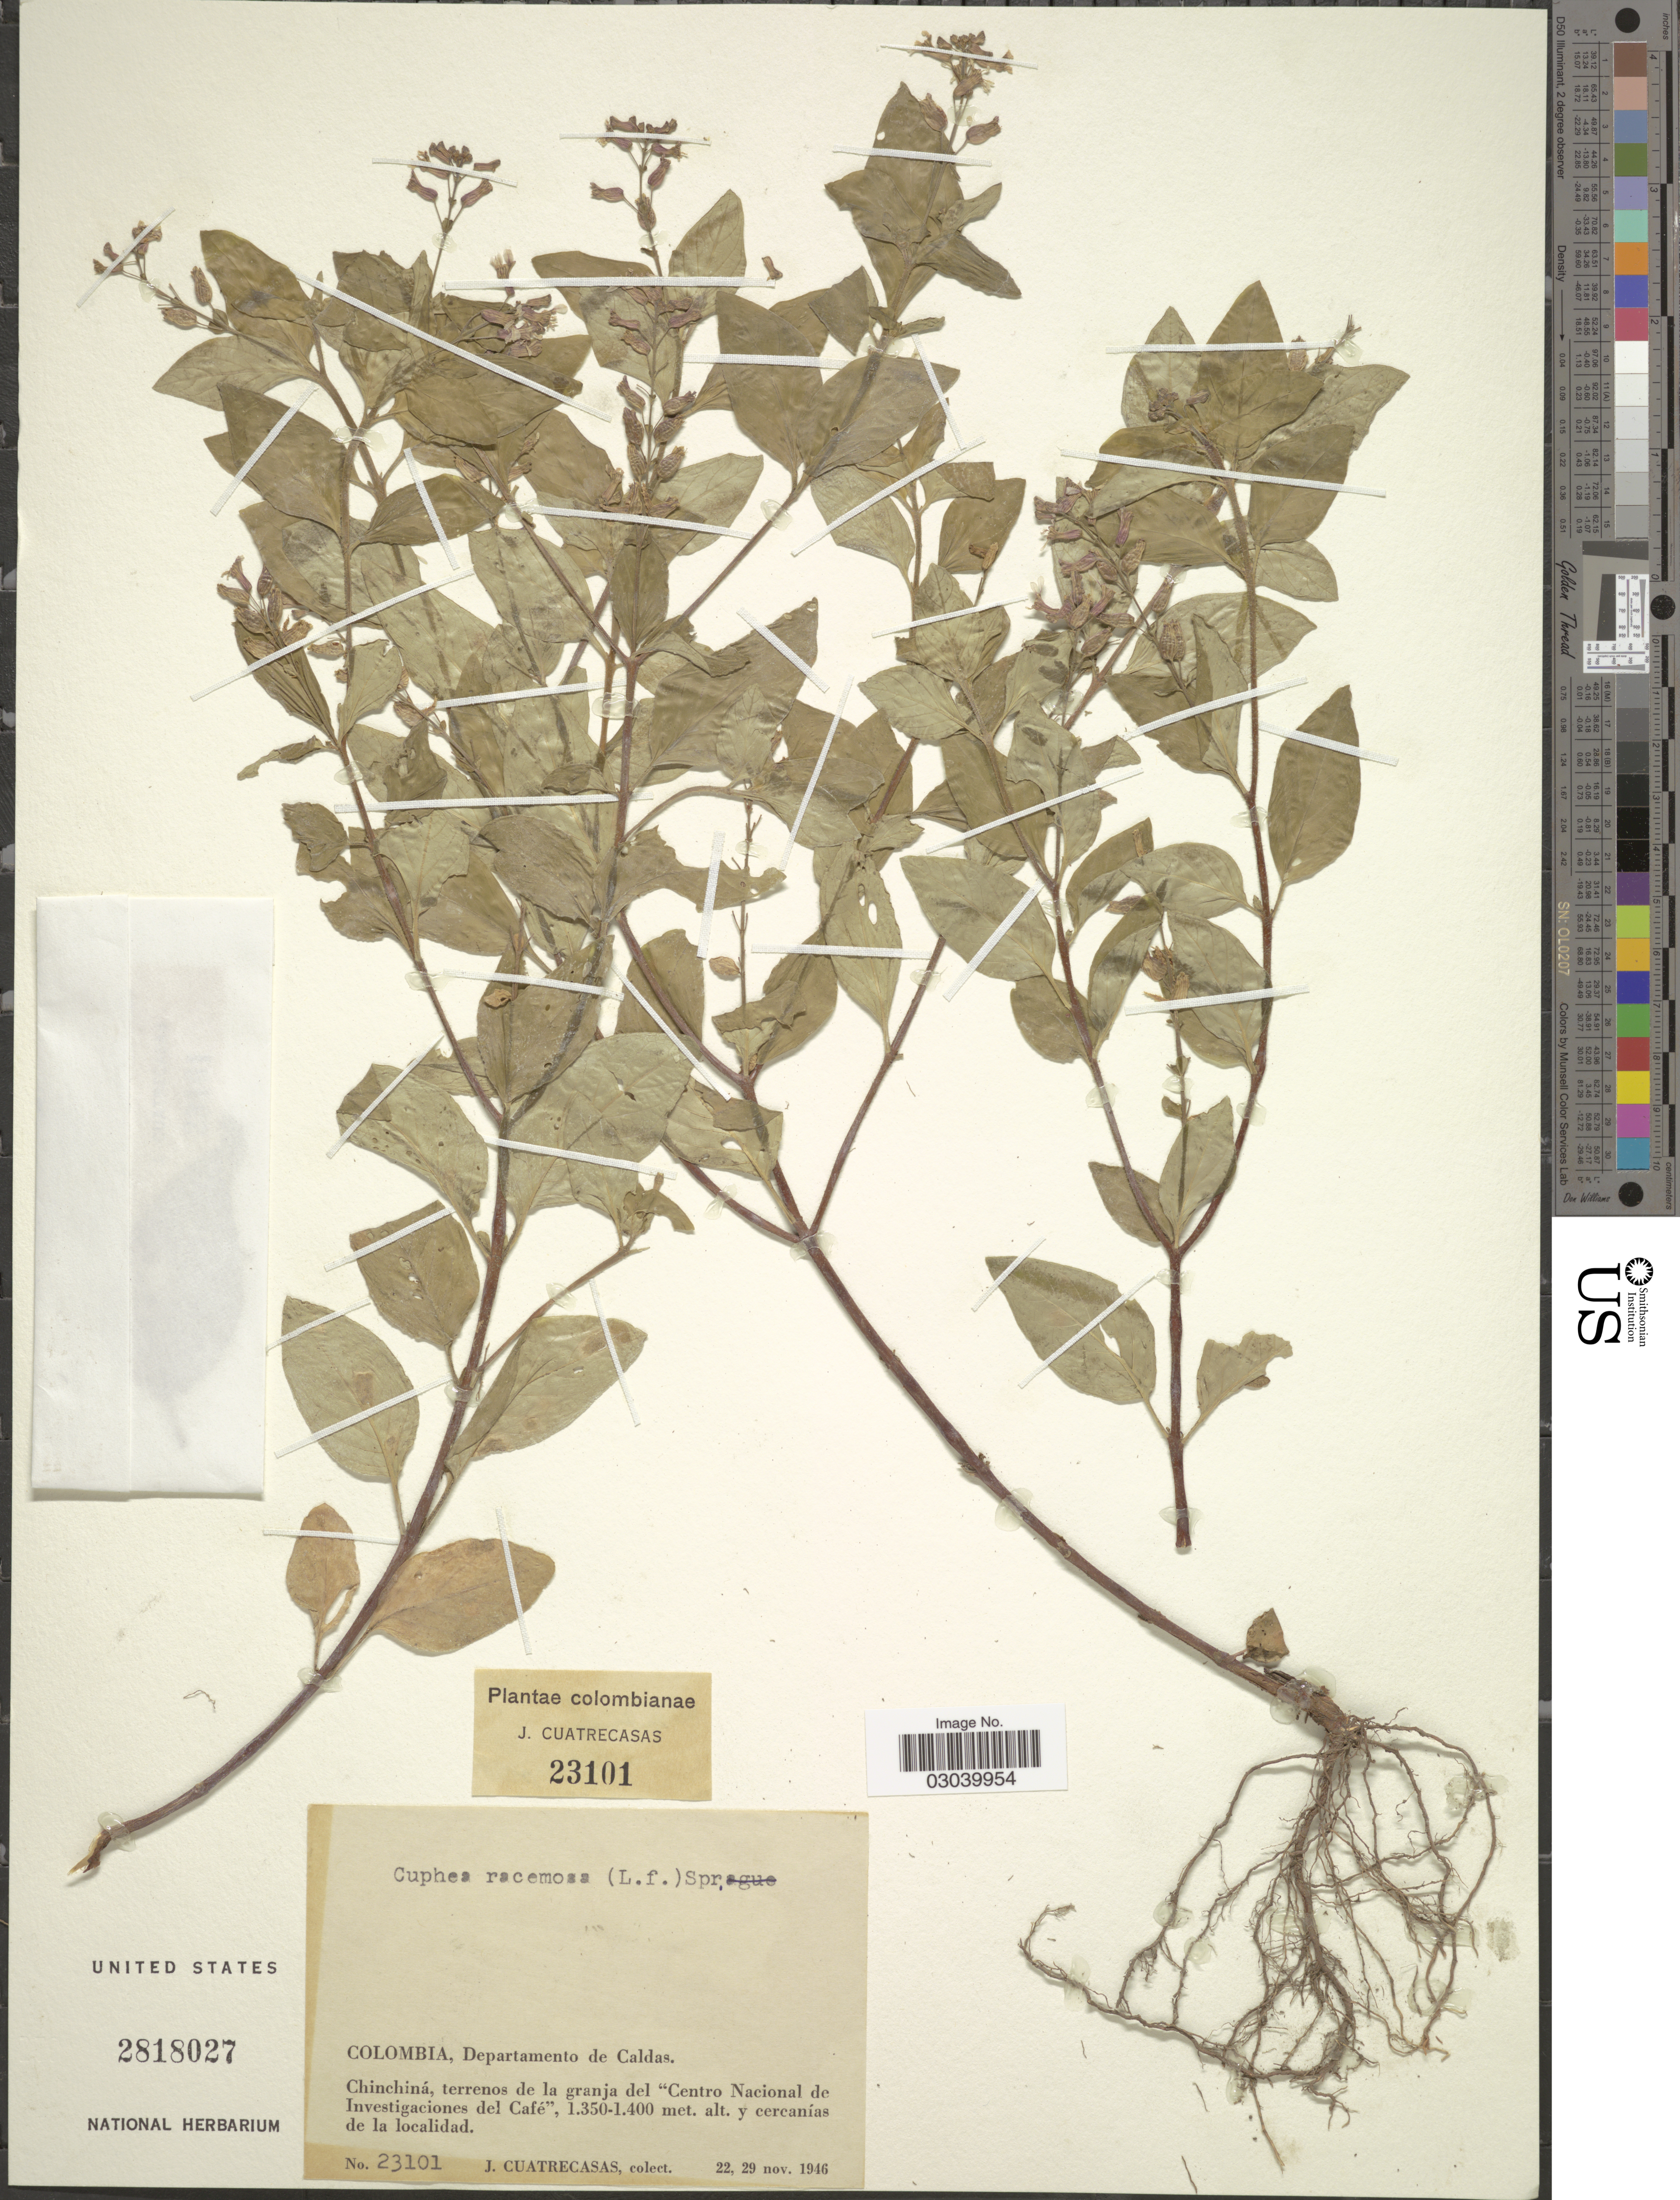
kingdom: Plantae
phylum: Tracheophyta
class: Magnoliopsida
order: Myrtales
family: Lythraceae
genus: Cuphea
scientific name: Cuphea racemosa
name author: (L. f.) Spreng.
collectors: J. Cuatrecasas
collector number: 23101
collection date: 1946-11-22/1946-11-29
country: Colombia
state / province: Caldas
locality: Departamento de Caldas. Chinchiná, terrenos de la granja del "Centro Nacional de Investigaciones del Cafe".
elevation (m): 1350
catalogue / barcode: US 2818027